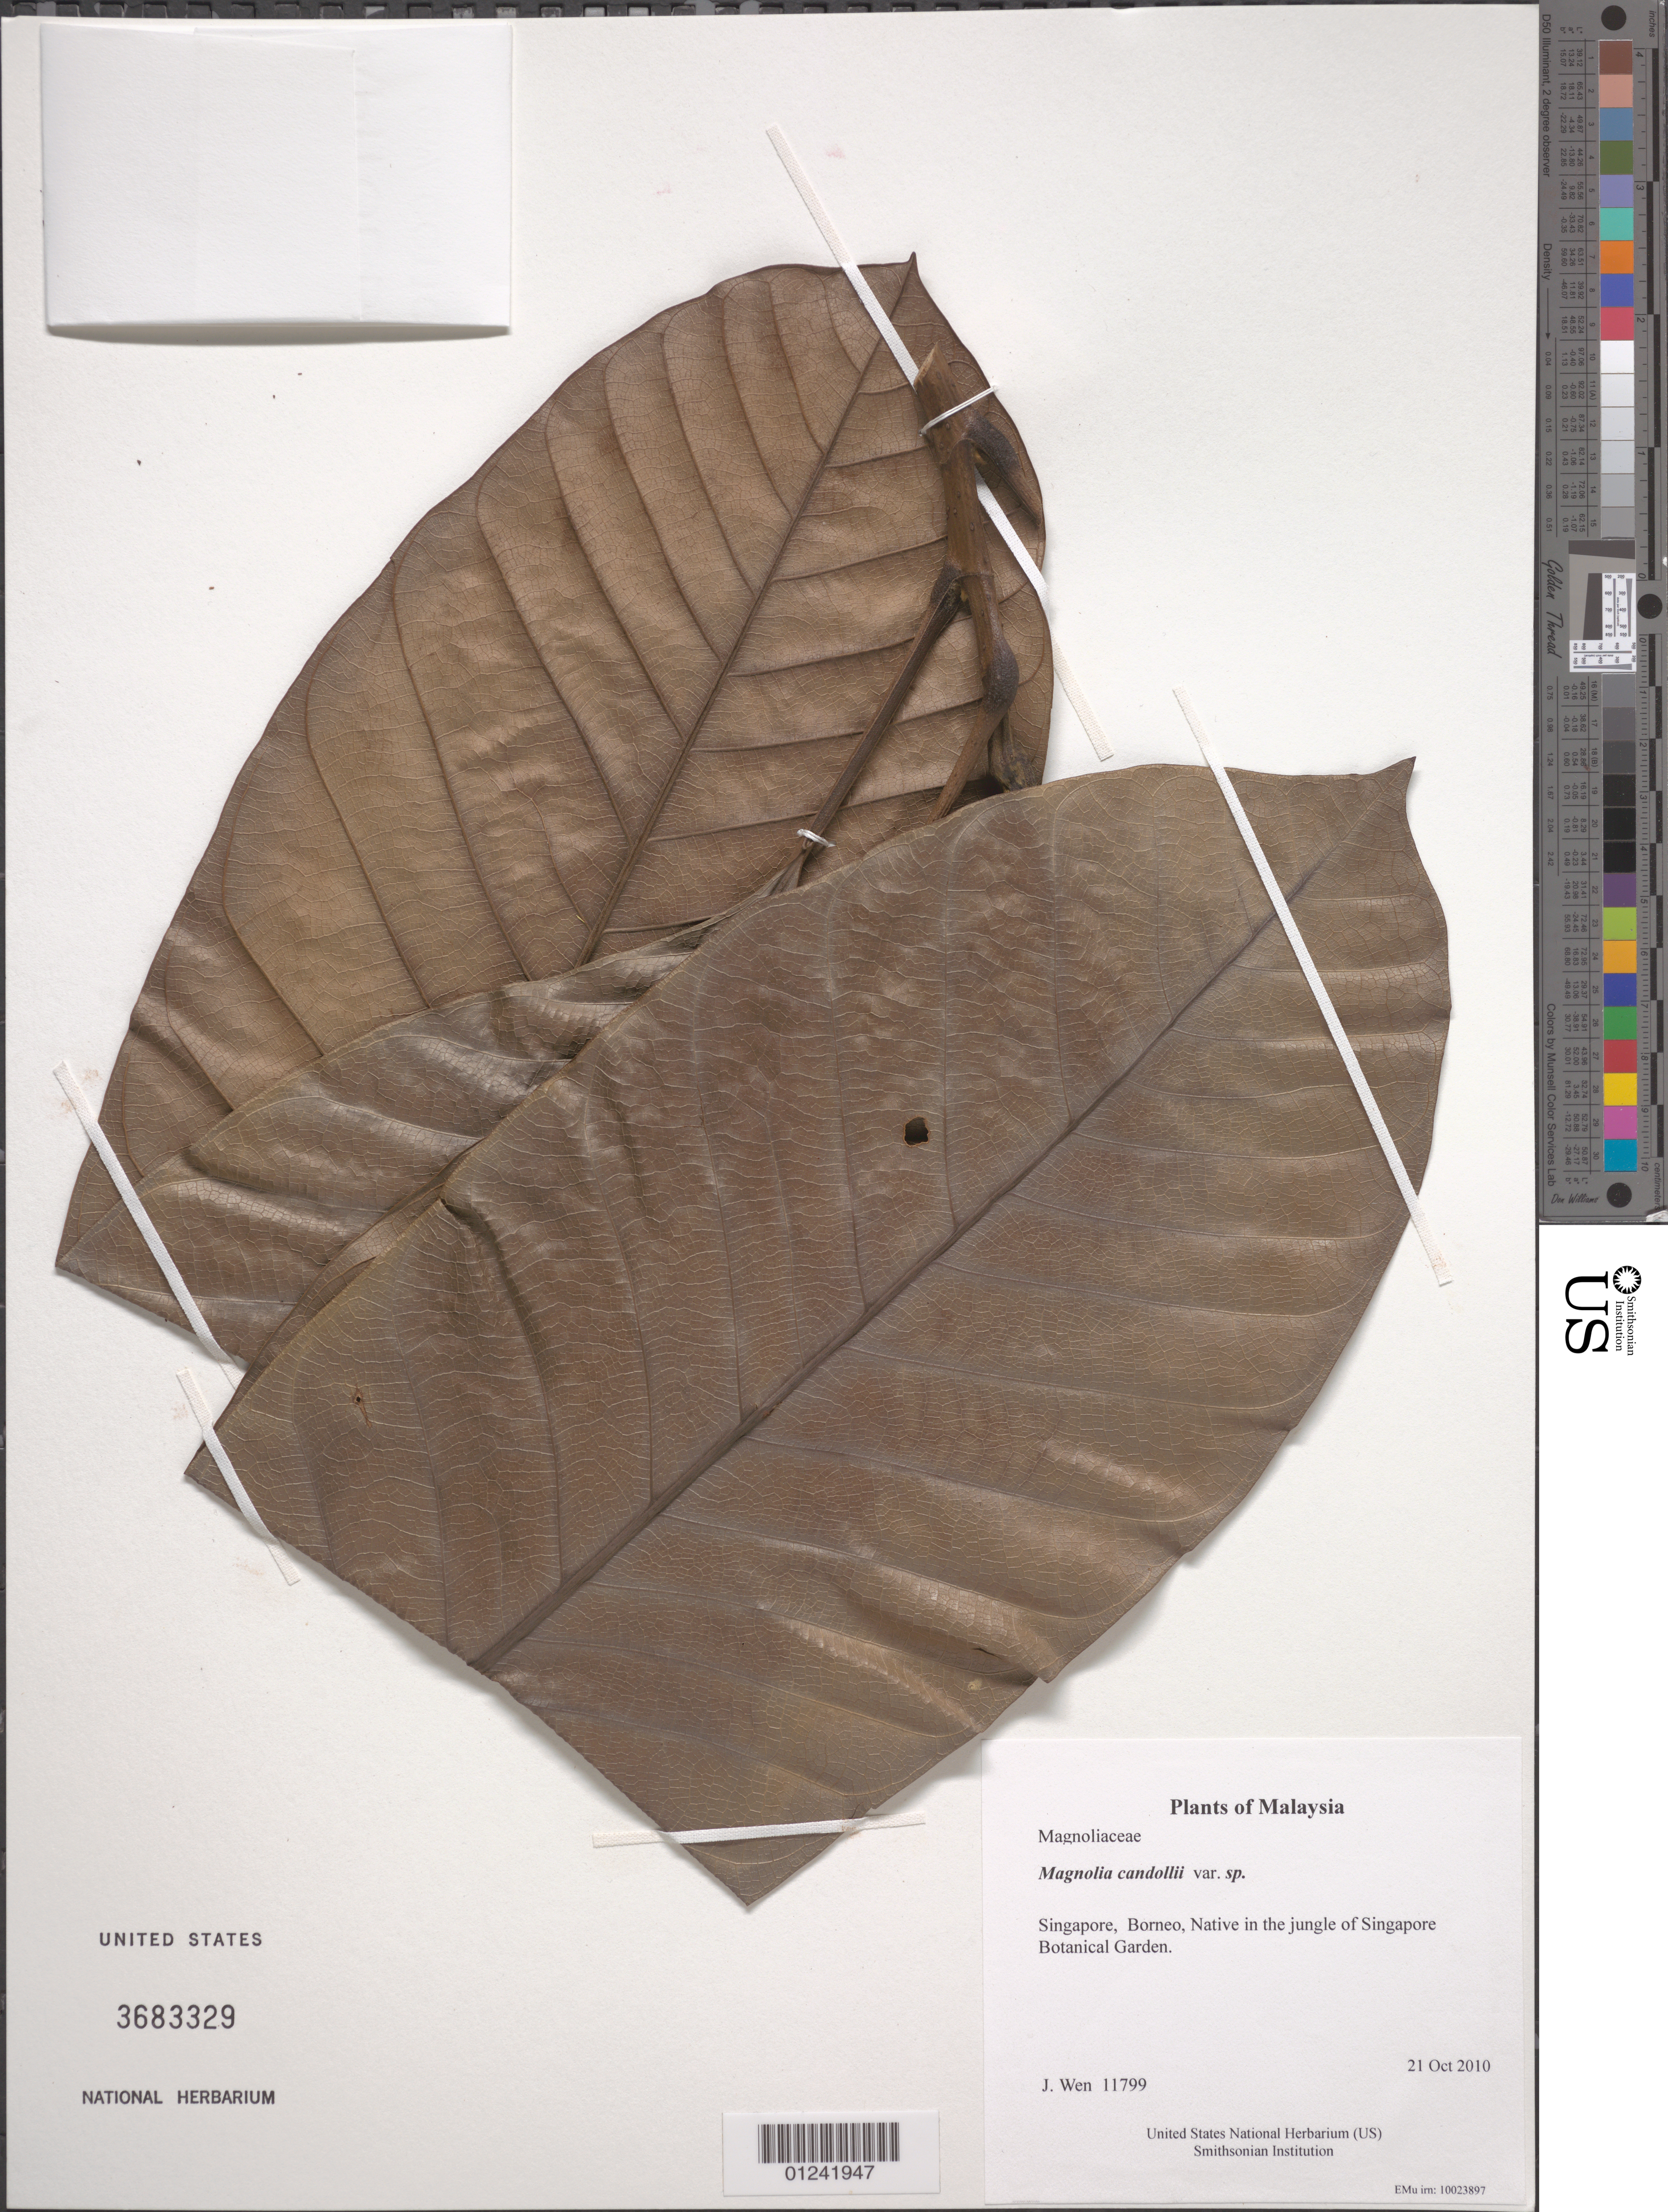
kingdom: Plantae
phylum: Tracheophyta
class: Magnoliopsida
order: Magnoliales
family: Magnoliaceae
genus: Magnolia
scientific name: Magnolia candollei var. sp.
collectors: J. Wen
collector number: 11799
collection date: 2010-10-21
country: Singapore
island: Borneo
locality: Native in the jungle of Singapore Botanical Garden.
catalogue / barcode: US 3683329